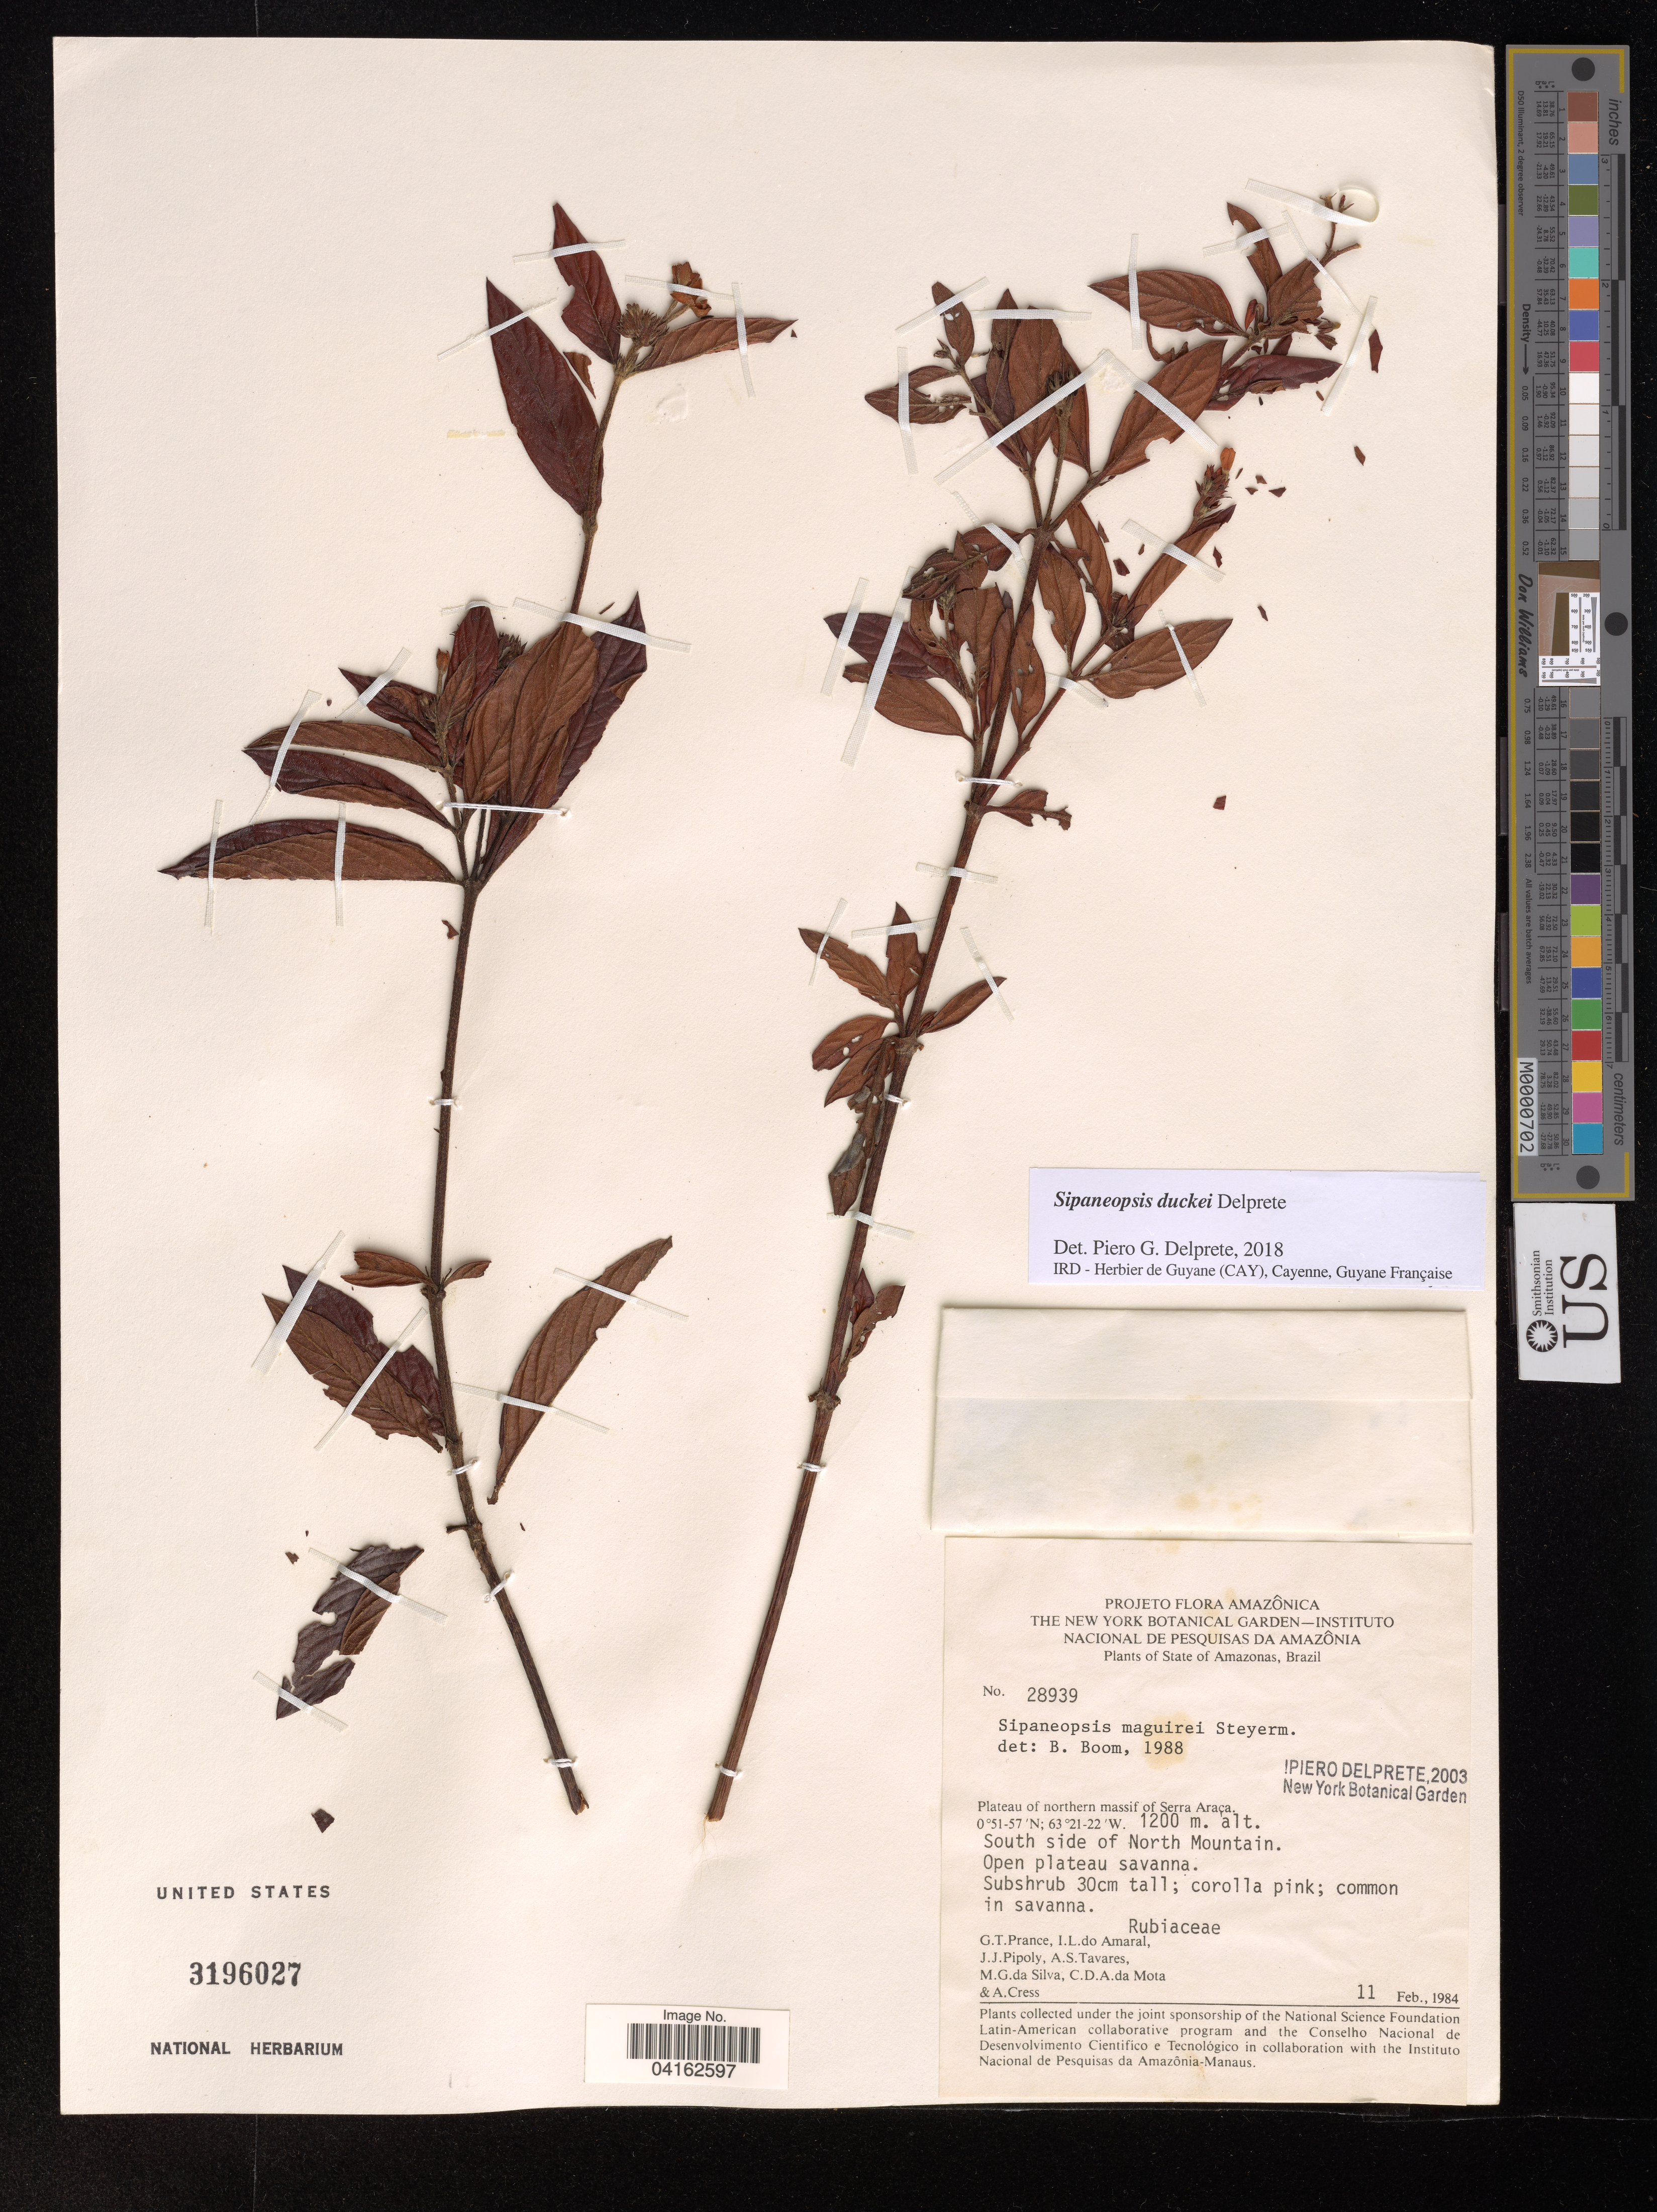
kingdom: Plantae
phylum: Tracheophyta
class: Magnoliopsida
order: Gentianales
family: Rubiaceae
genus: Sipaneopsis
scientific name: Sipaneopsis duckei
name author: Delprete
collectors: G. T. Prance, J. Pipoly & et al.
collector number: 28939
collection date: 1984-02-11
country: Brazil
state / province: Amazonas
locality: Plateau of northern massif of Serra Araça. South side of North Mountain.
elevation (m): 1200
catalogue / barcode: US 3196027